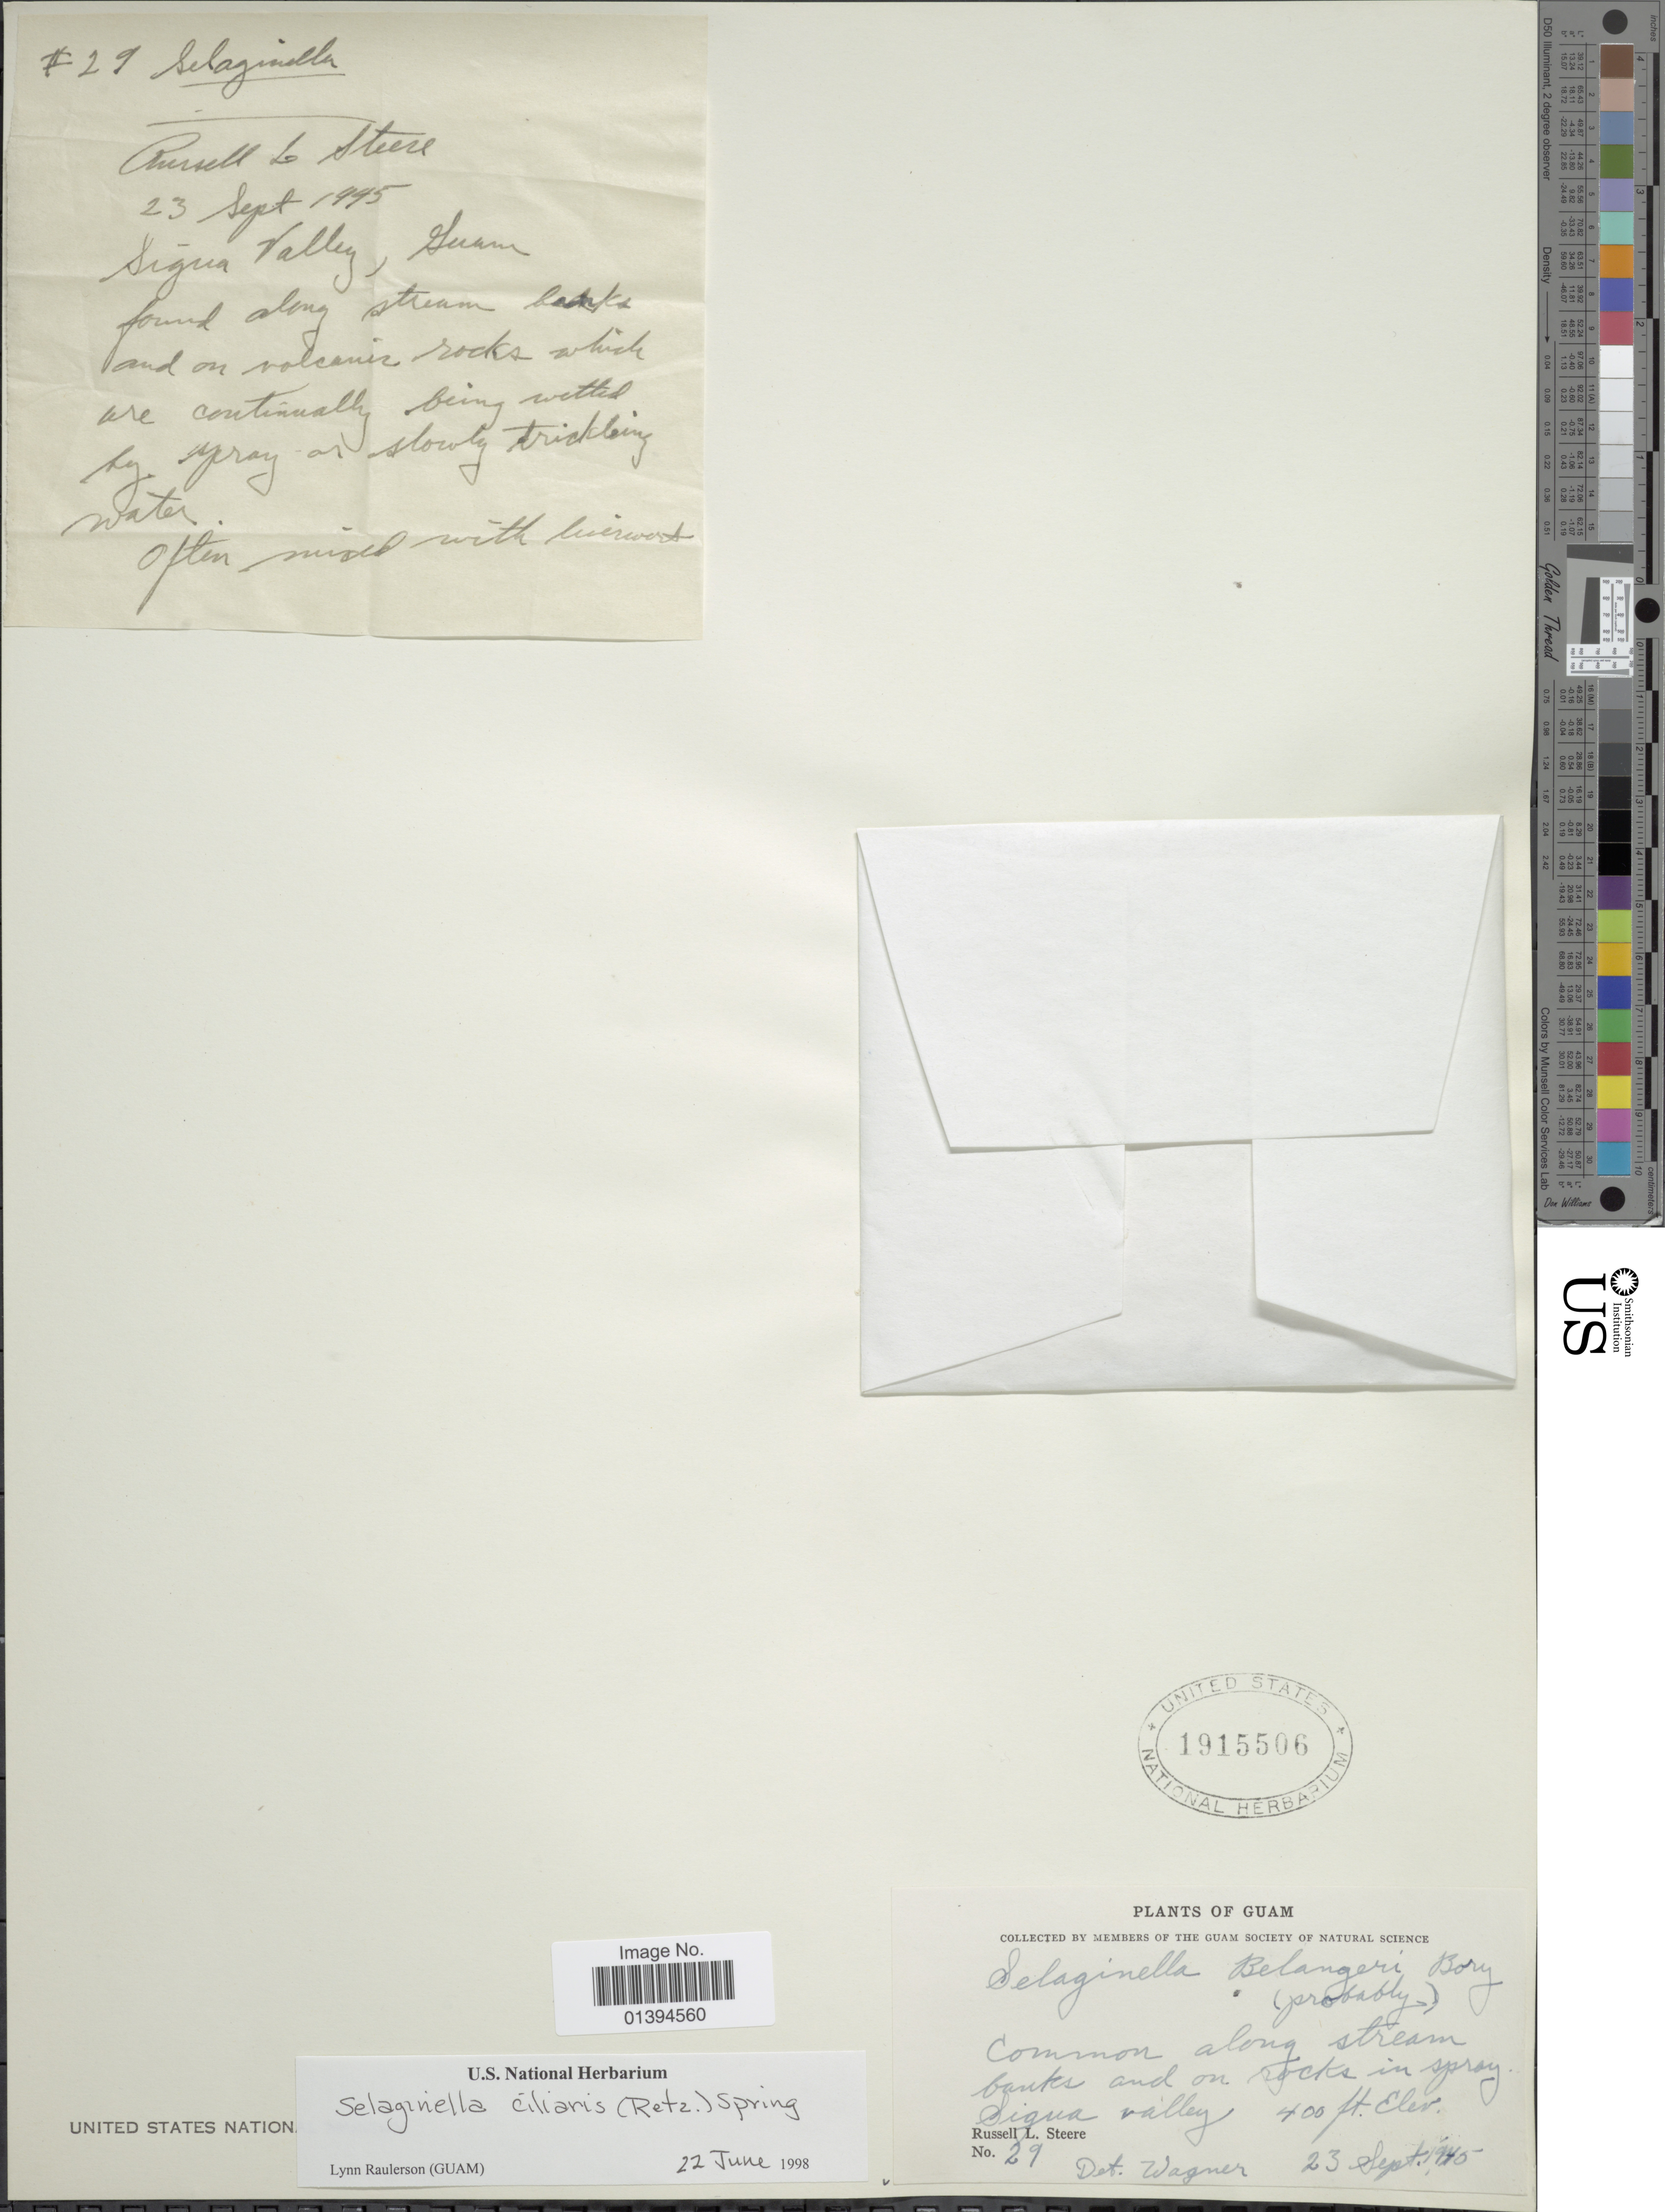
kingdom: Plantae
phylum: Tracheophyta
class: Lycopodiopsida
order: Selaginellales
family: Selaginellaceae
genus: Selaginella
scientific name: Selaginella ciliaris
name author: (Retz.) Spring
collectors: R. L. Steere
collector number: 29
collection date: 1945-09-23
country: Guam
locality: Along stream banks and on rocls in Sigua valley [interpreted]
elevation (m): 122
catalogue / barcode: US 1915506